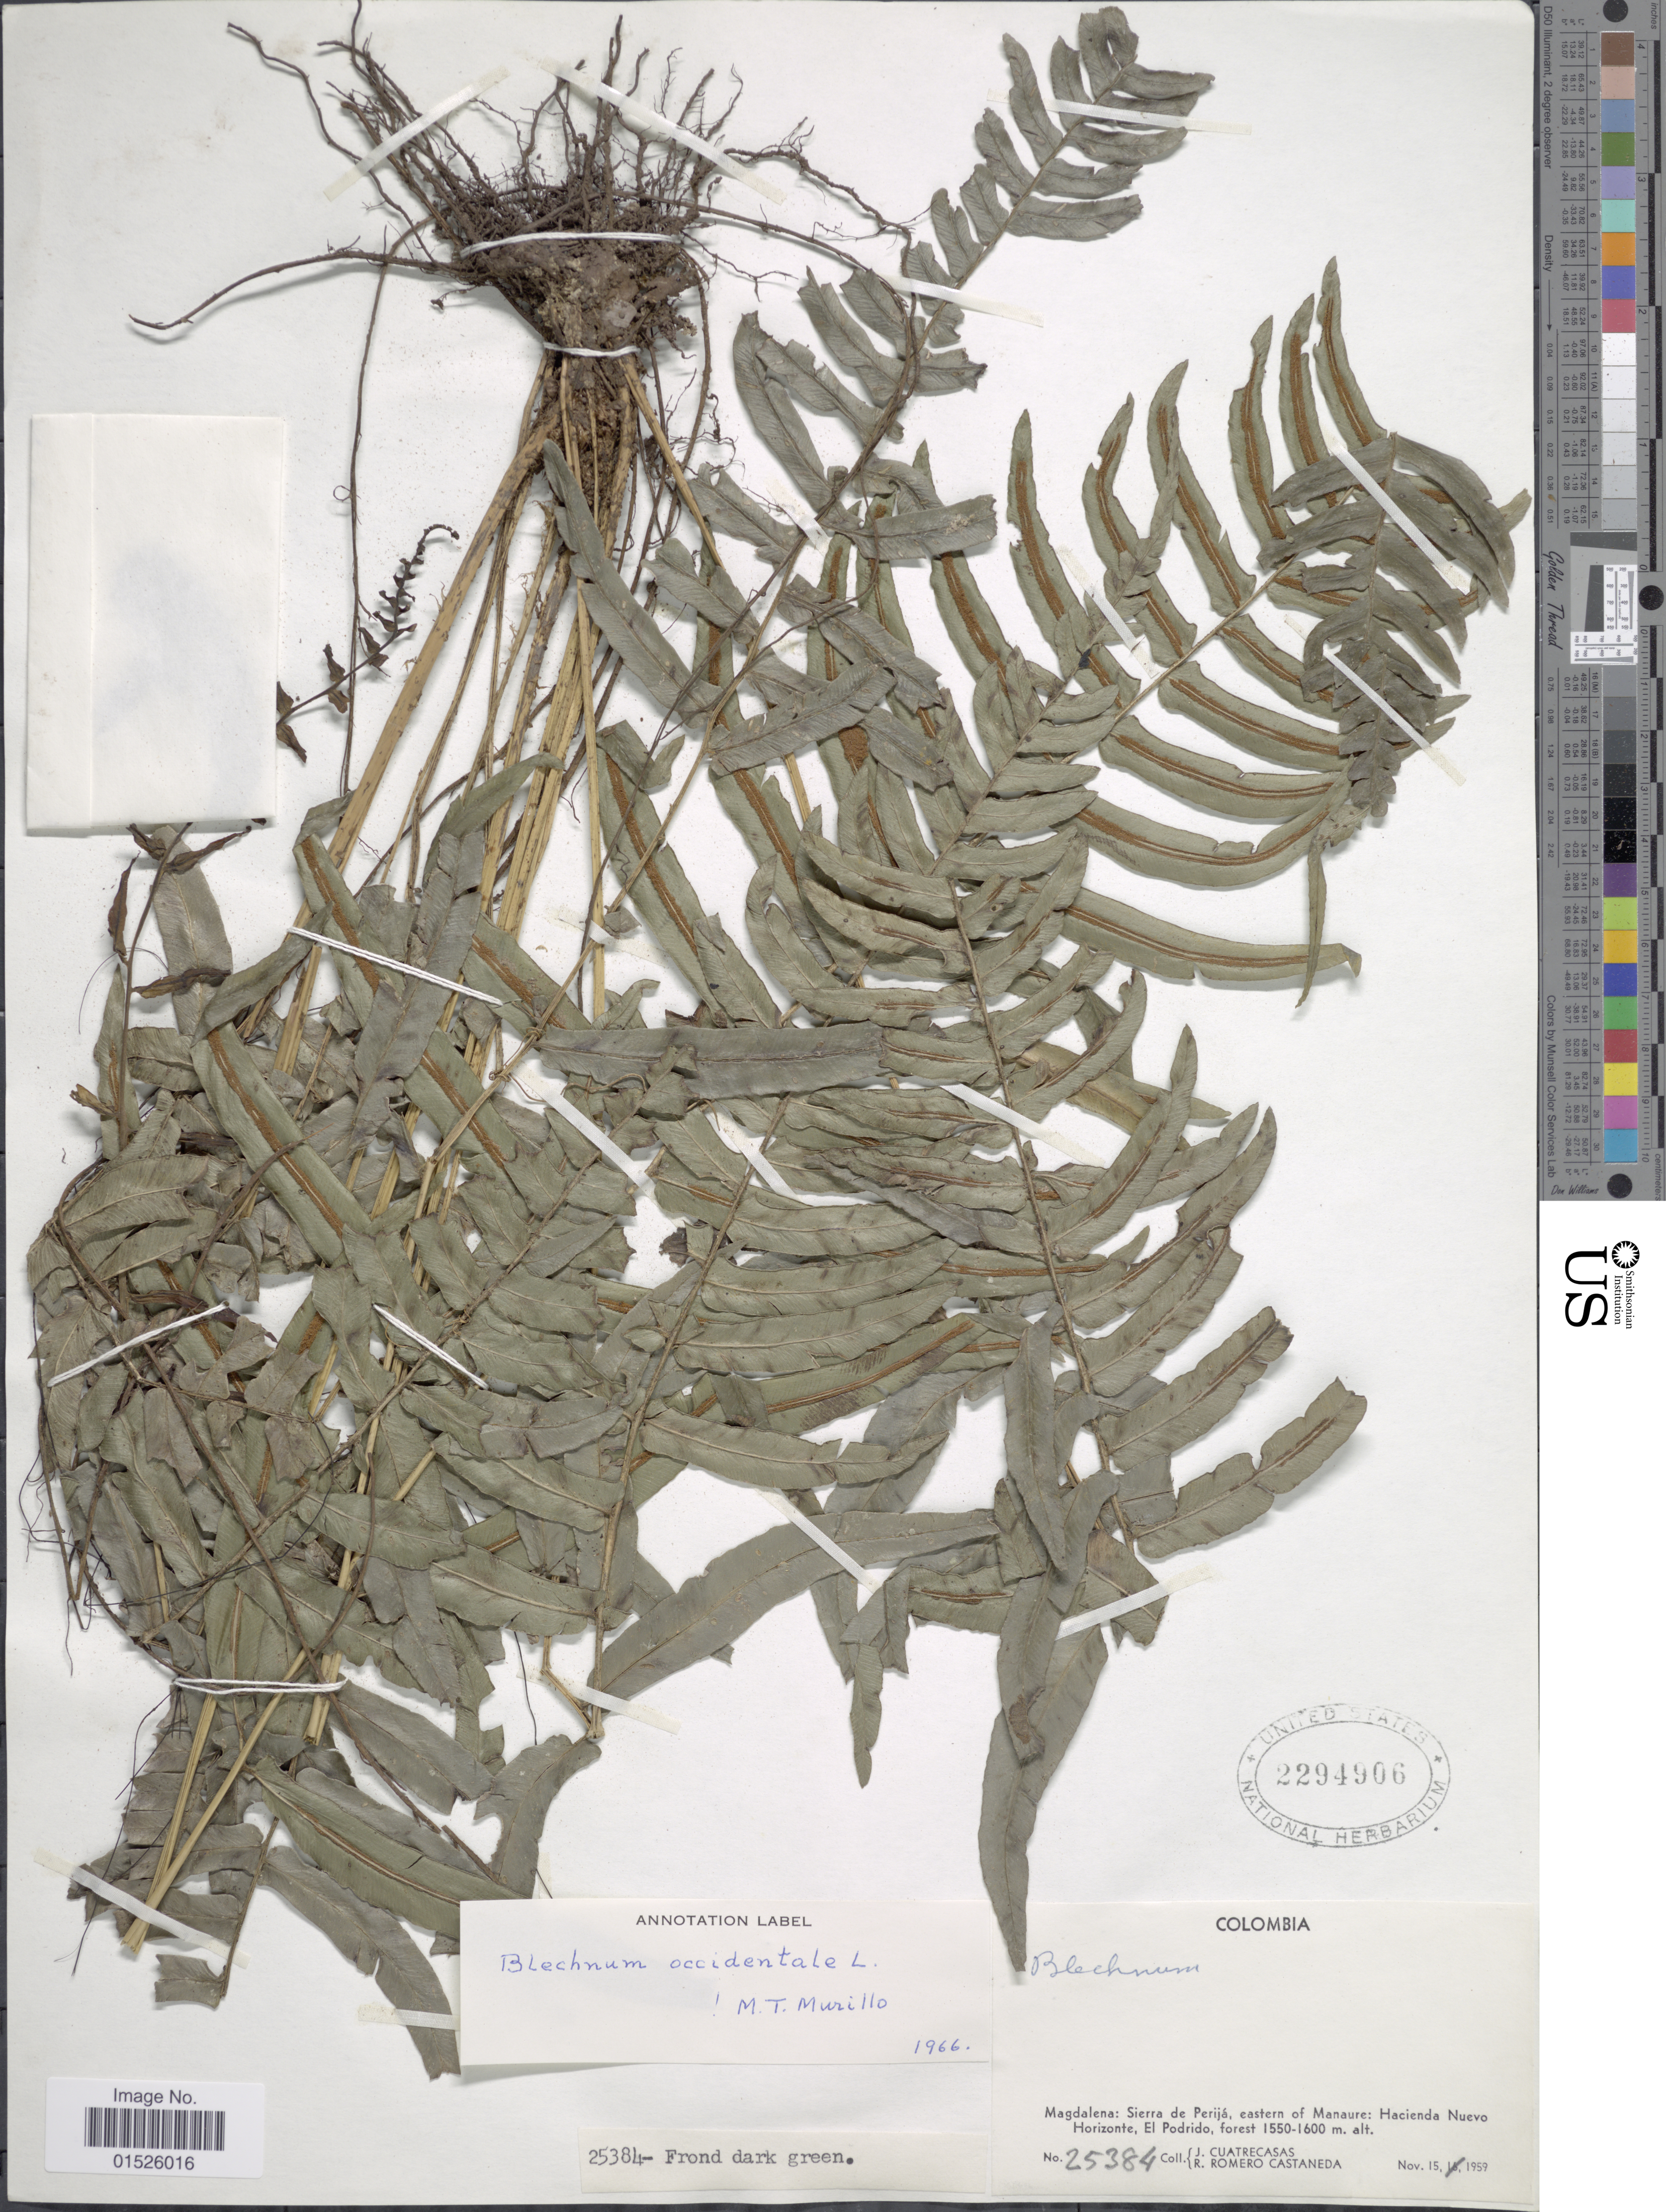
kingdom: Plantae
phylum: Tracheophyta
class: Polypodiopsida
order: Polypodiales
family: Blechnaceae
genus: Blechnum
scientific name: Blechnum glandulosum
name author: Link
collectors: J. Cuatrecasas & R. Romero Castañeda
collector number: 25384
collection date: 1959-11-15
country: Colombia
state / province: Magdalena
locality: Colombia, Magdalena: Sierra de Perija, eastern of Manaure: Hacienda Nuevo Horrizonte, El Podrido.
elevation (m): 1550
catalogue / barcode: US 2294906